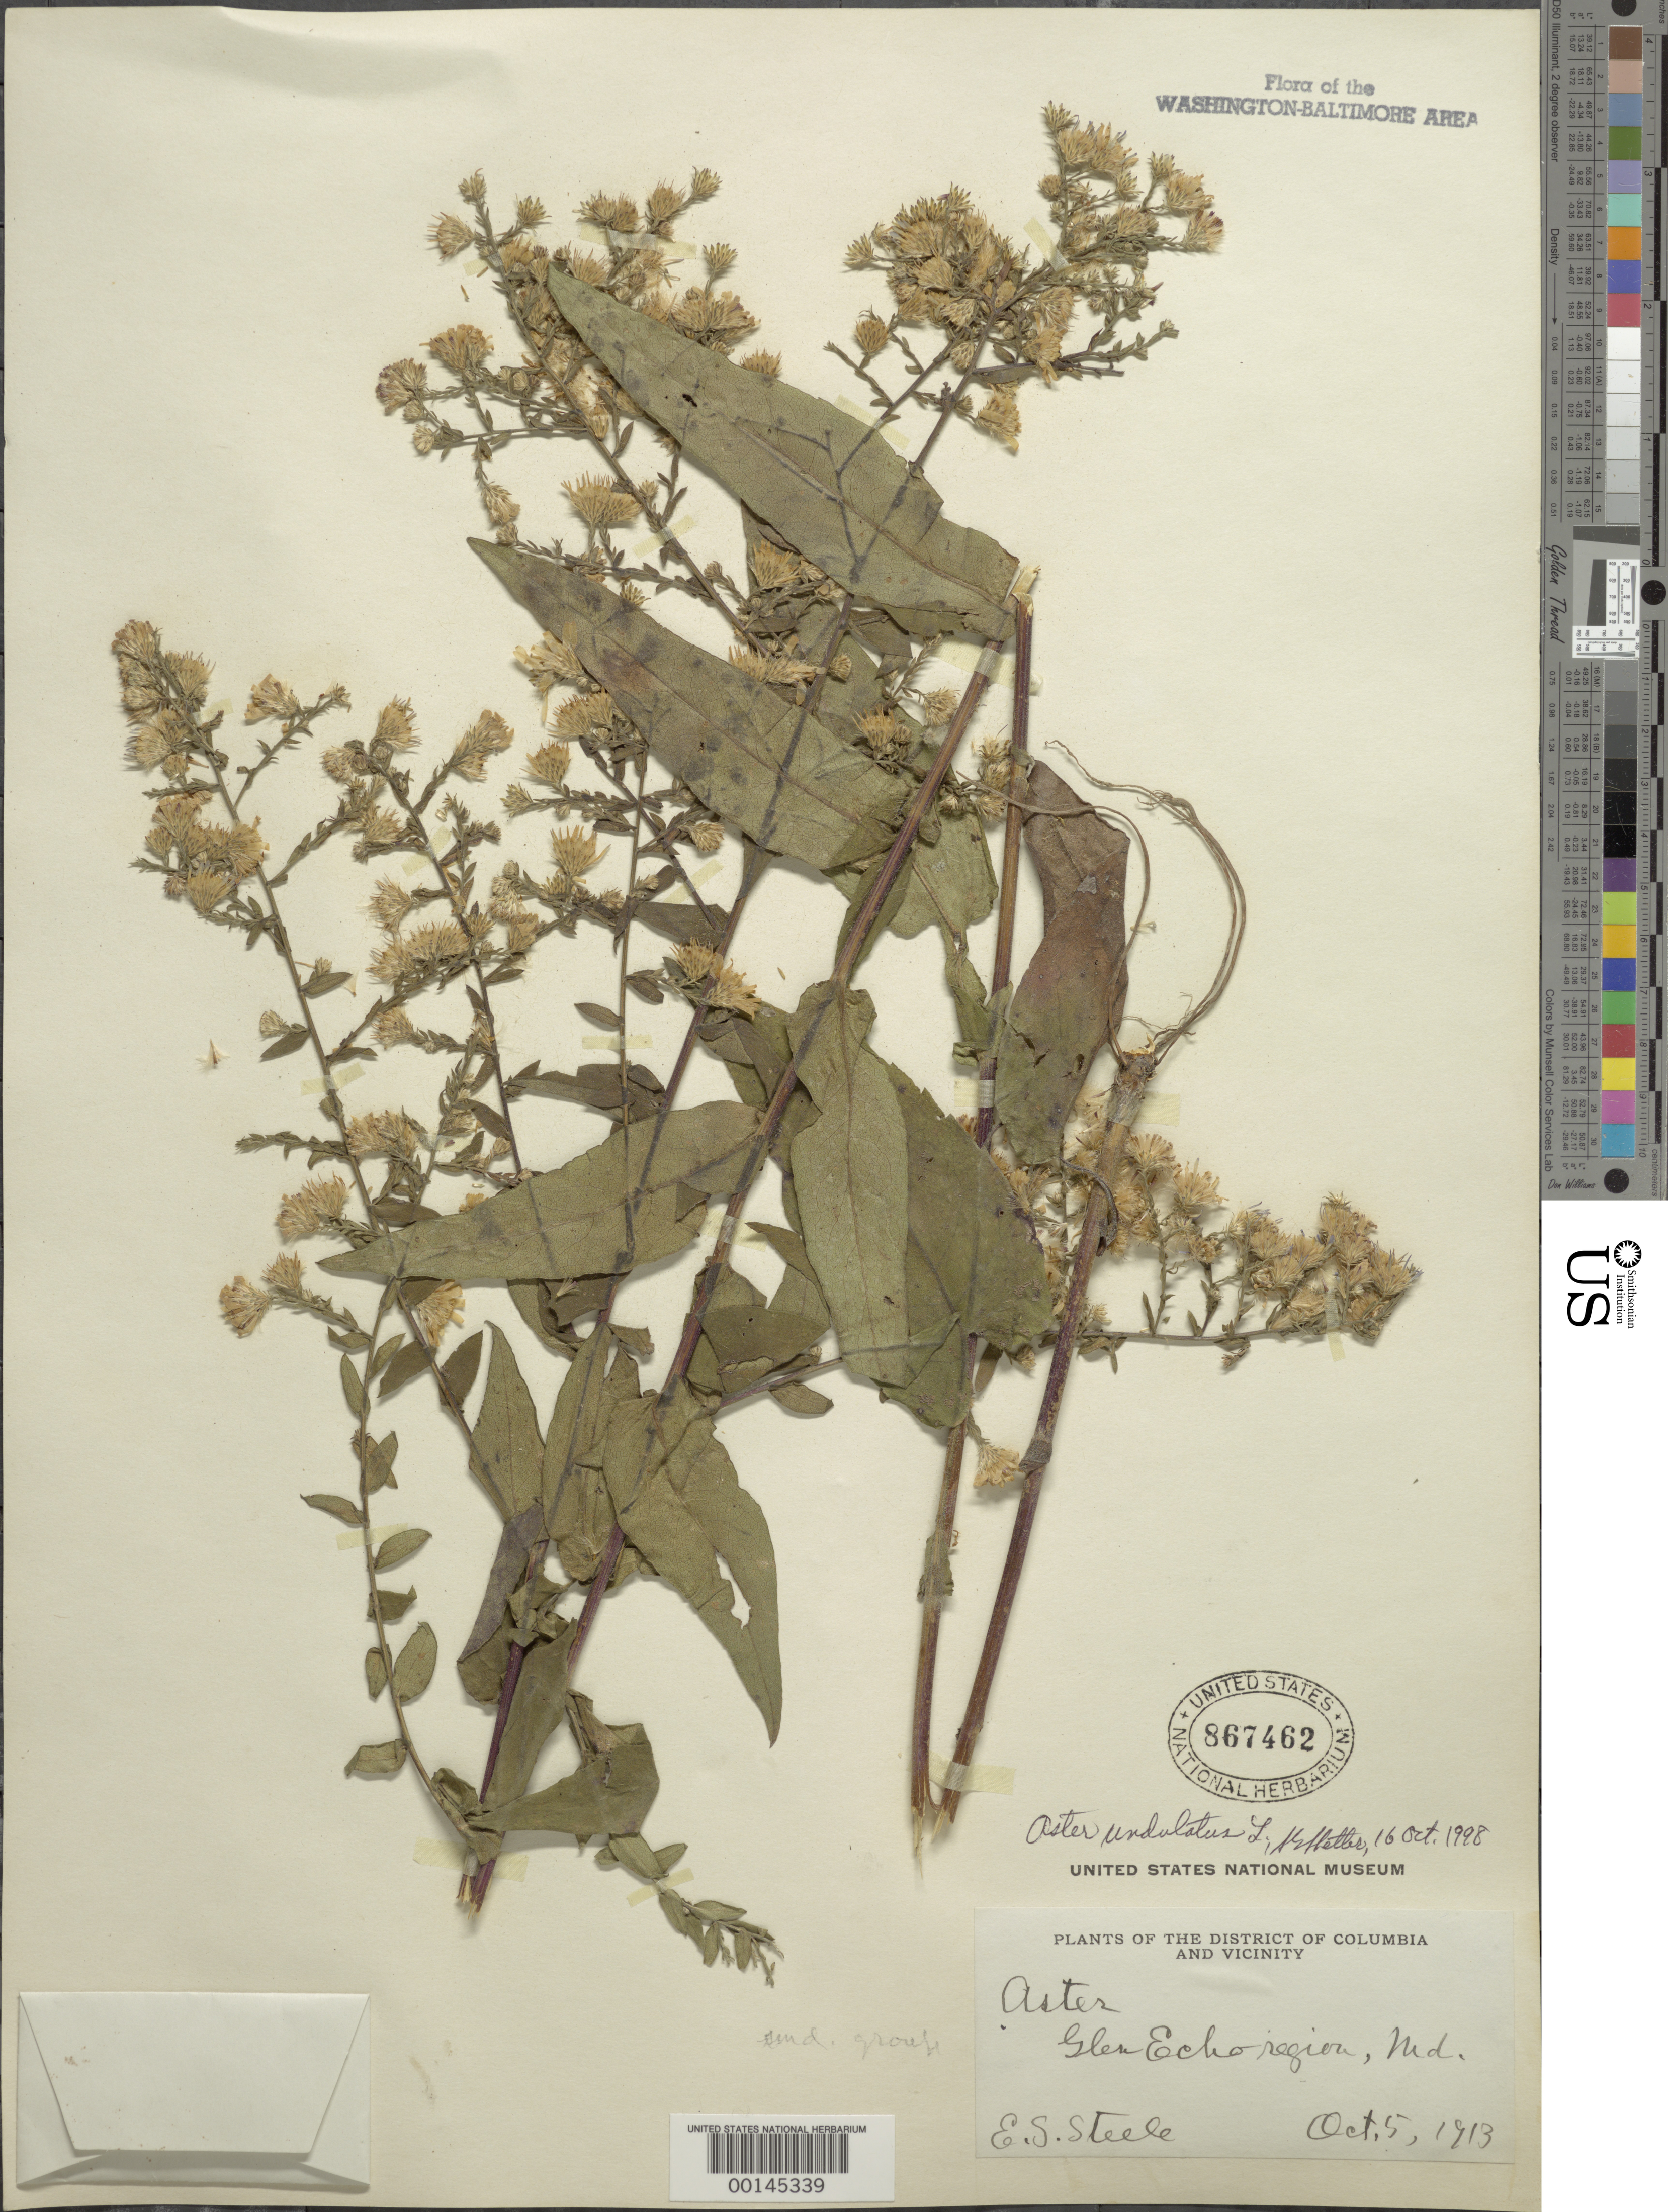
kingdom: Plantae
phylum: Tracheophyta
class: Magnoliopsida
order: Asterales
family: Asteraceae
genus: Symphyotrichum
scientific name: Symphyotrichum undulatum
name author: (L.) G.L. Nesom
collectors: E. Steele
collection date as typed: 05 Oct 1913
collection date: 1913-10-05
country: United States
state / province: Maryland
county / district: Montgomery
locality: Glen Echo Region C. & O. Canal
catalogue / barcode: US 867462